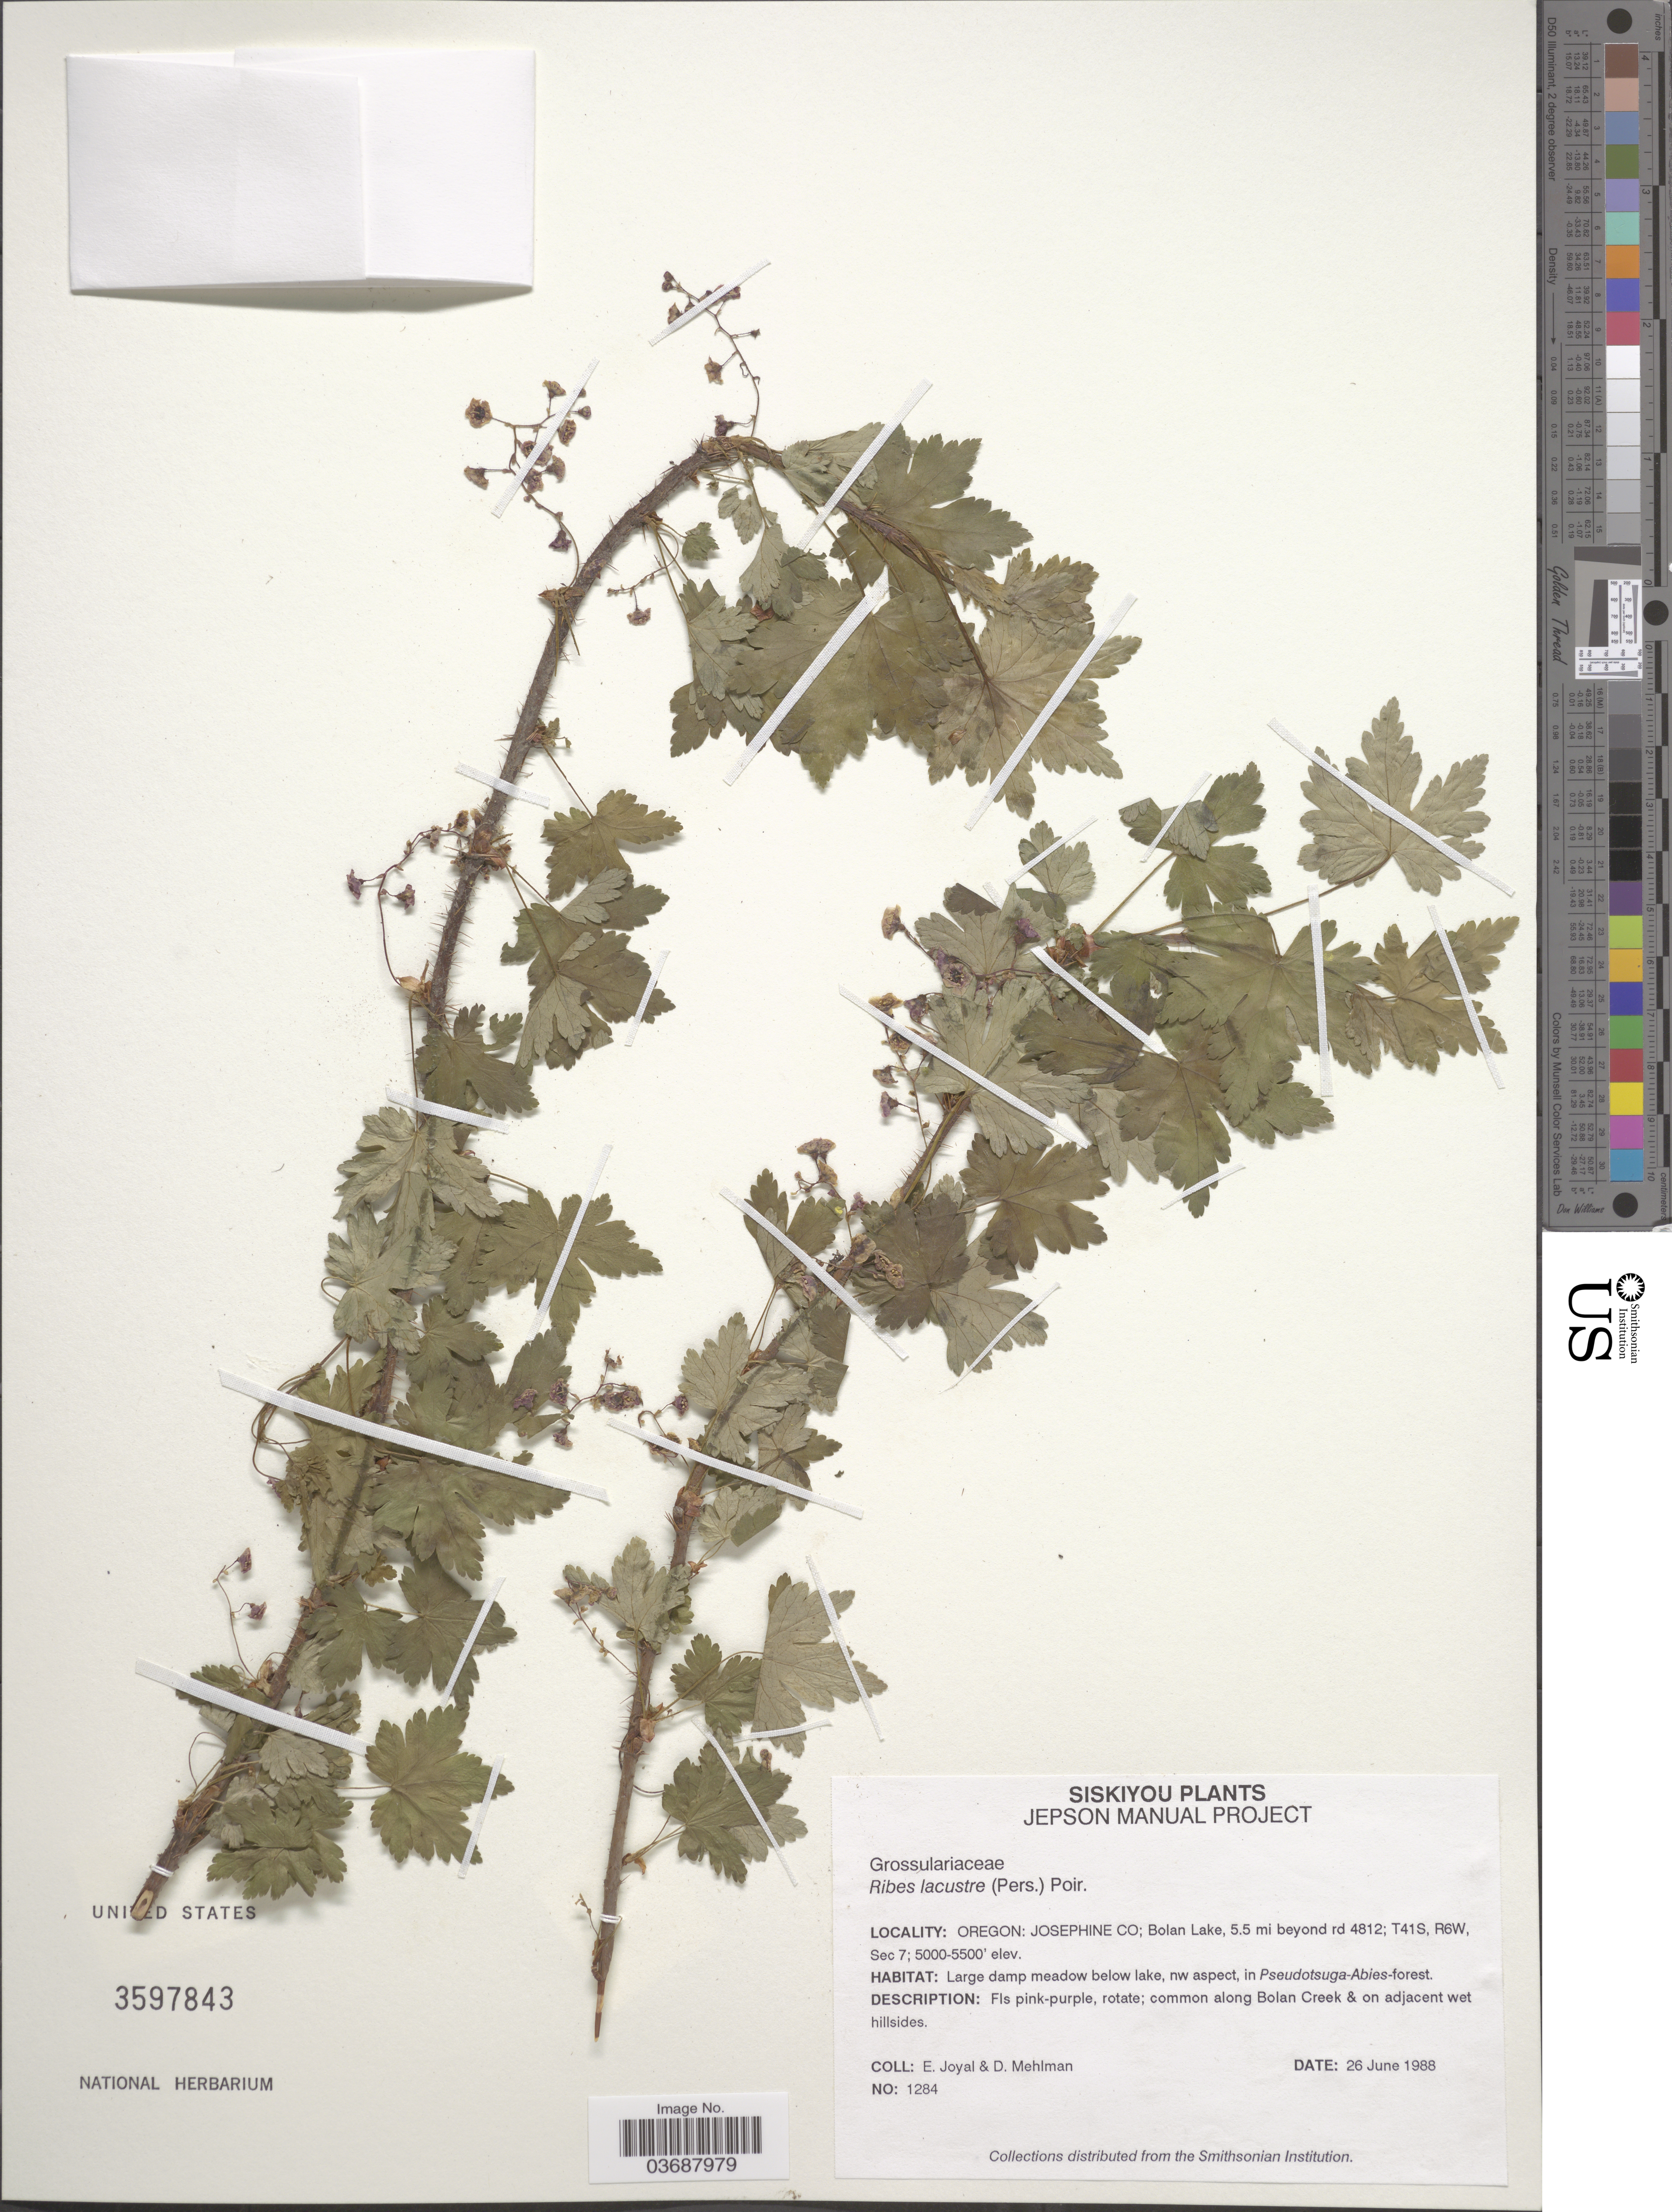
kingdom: Plantae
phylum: Tracheophyta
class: Magnoliopsida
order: Saxifragales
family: Grossulariaceae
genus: Ribes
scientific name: Ribes lacustre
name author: (Pers.) Poir.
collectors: E. Joyal & D. Mehlman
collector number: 1284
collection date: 1988-06-26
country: United States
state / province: Oregon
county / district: Josephine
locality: Siskiyou. Josephine Co; Bolan Lake, 5.5 mi beyond rd 4812; T41S, R6W, Sec 7.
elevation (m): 1524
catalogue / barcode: US 3597843